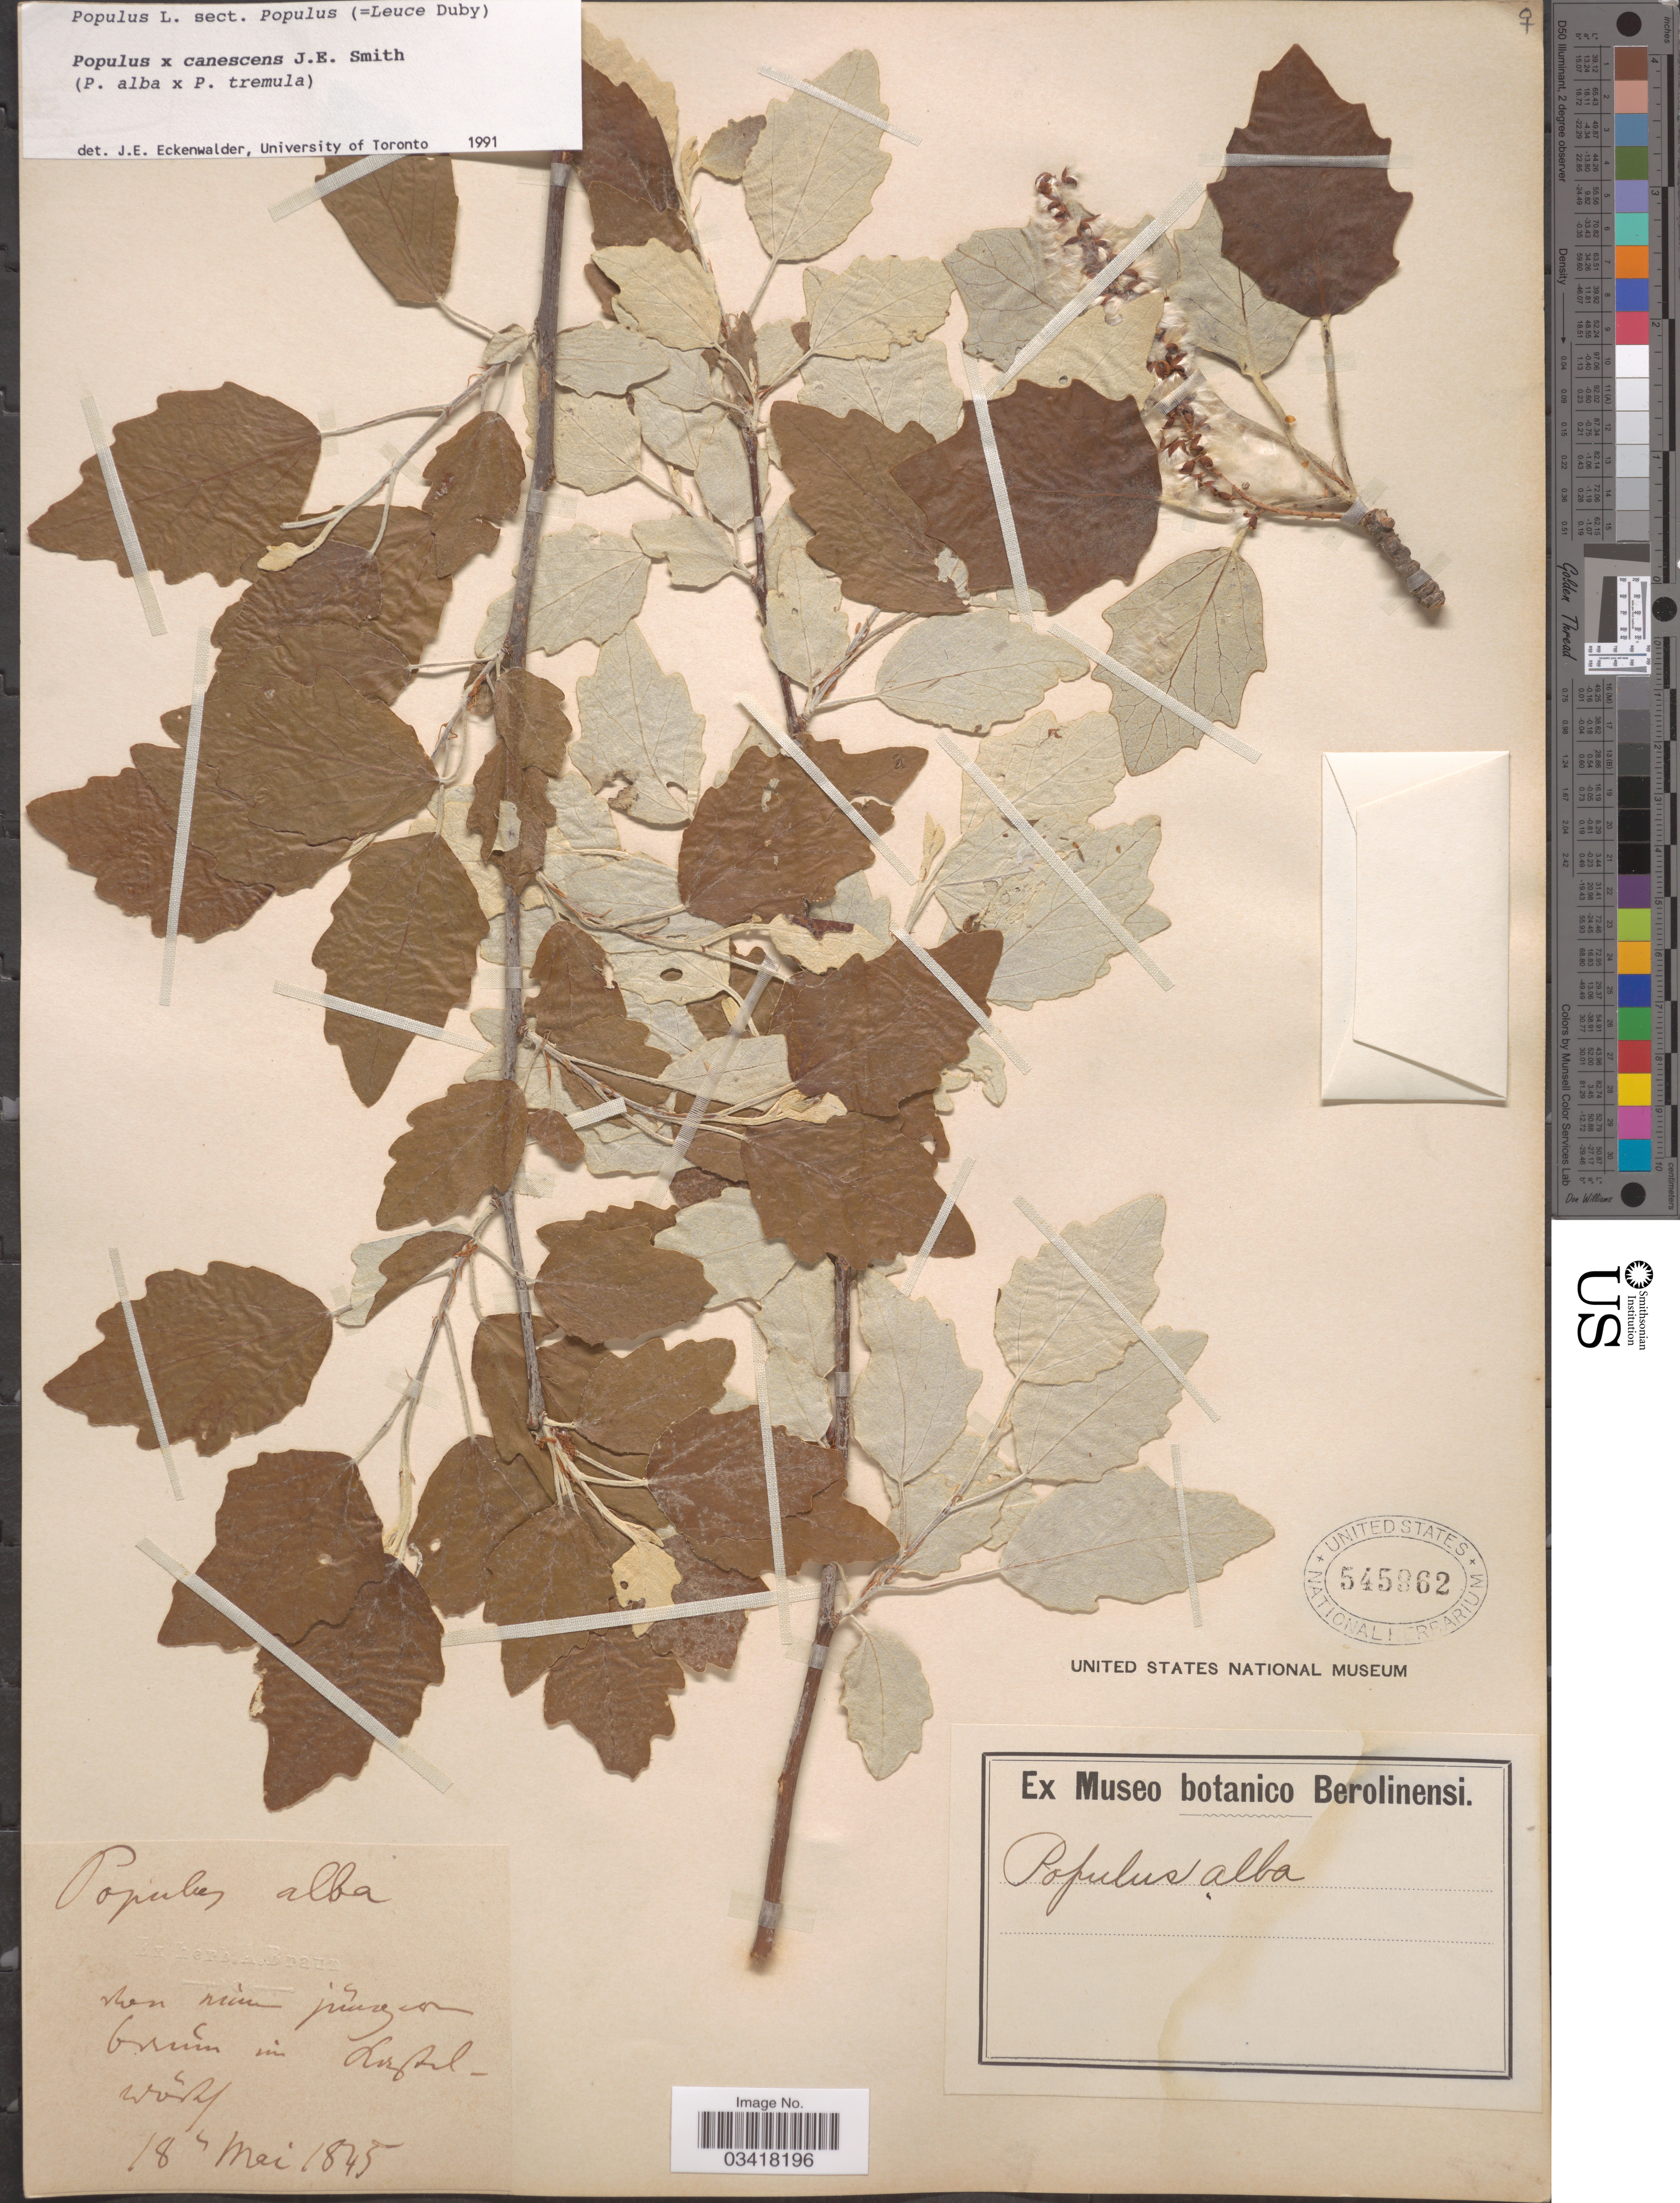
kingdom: Plantae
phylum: Tracheophyta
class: Magnoliopsida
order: Malpighiales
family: Salicaceae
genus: Populus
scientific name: Populus x canescens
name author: (Aiton) Sm.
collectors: ex herb. A. Braun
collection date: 1845-05-18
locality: [illegible text].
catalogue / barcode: US 545962